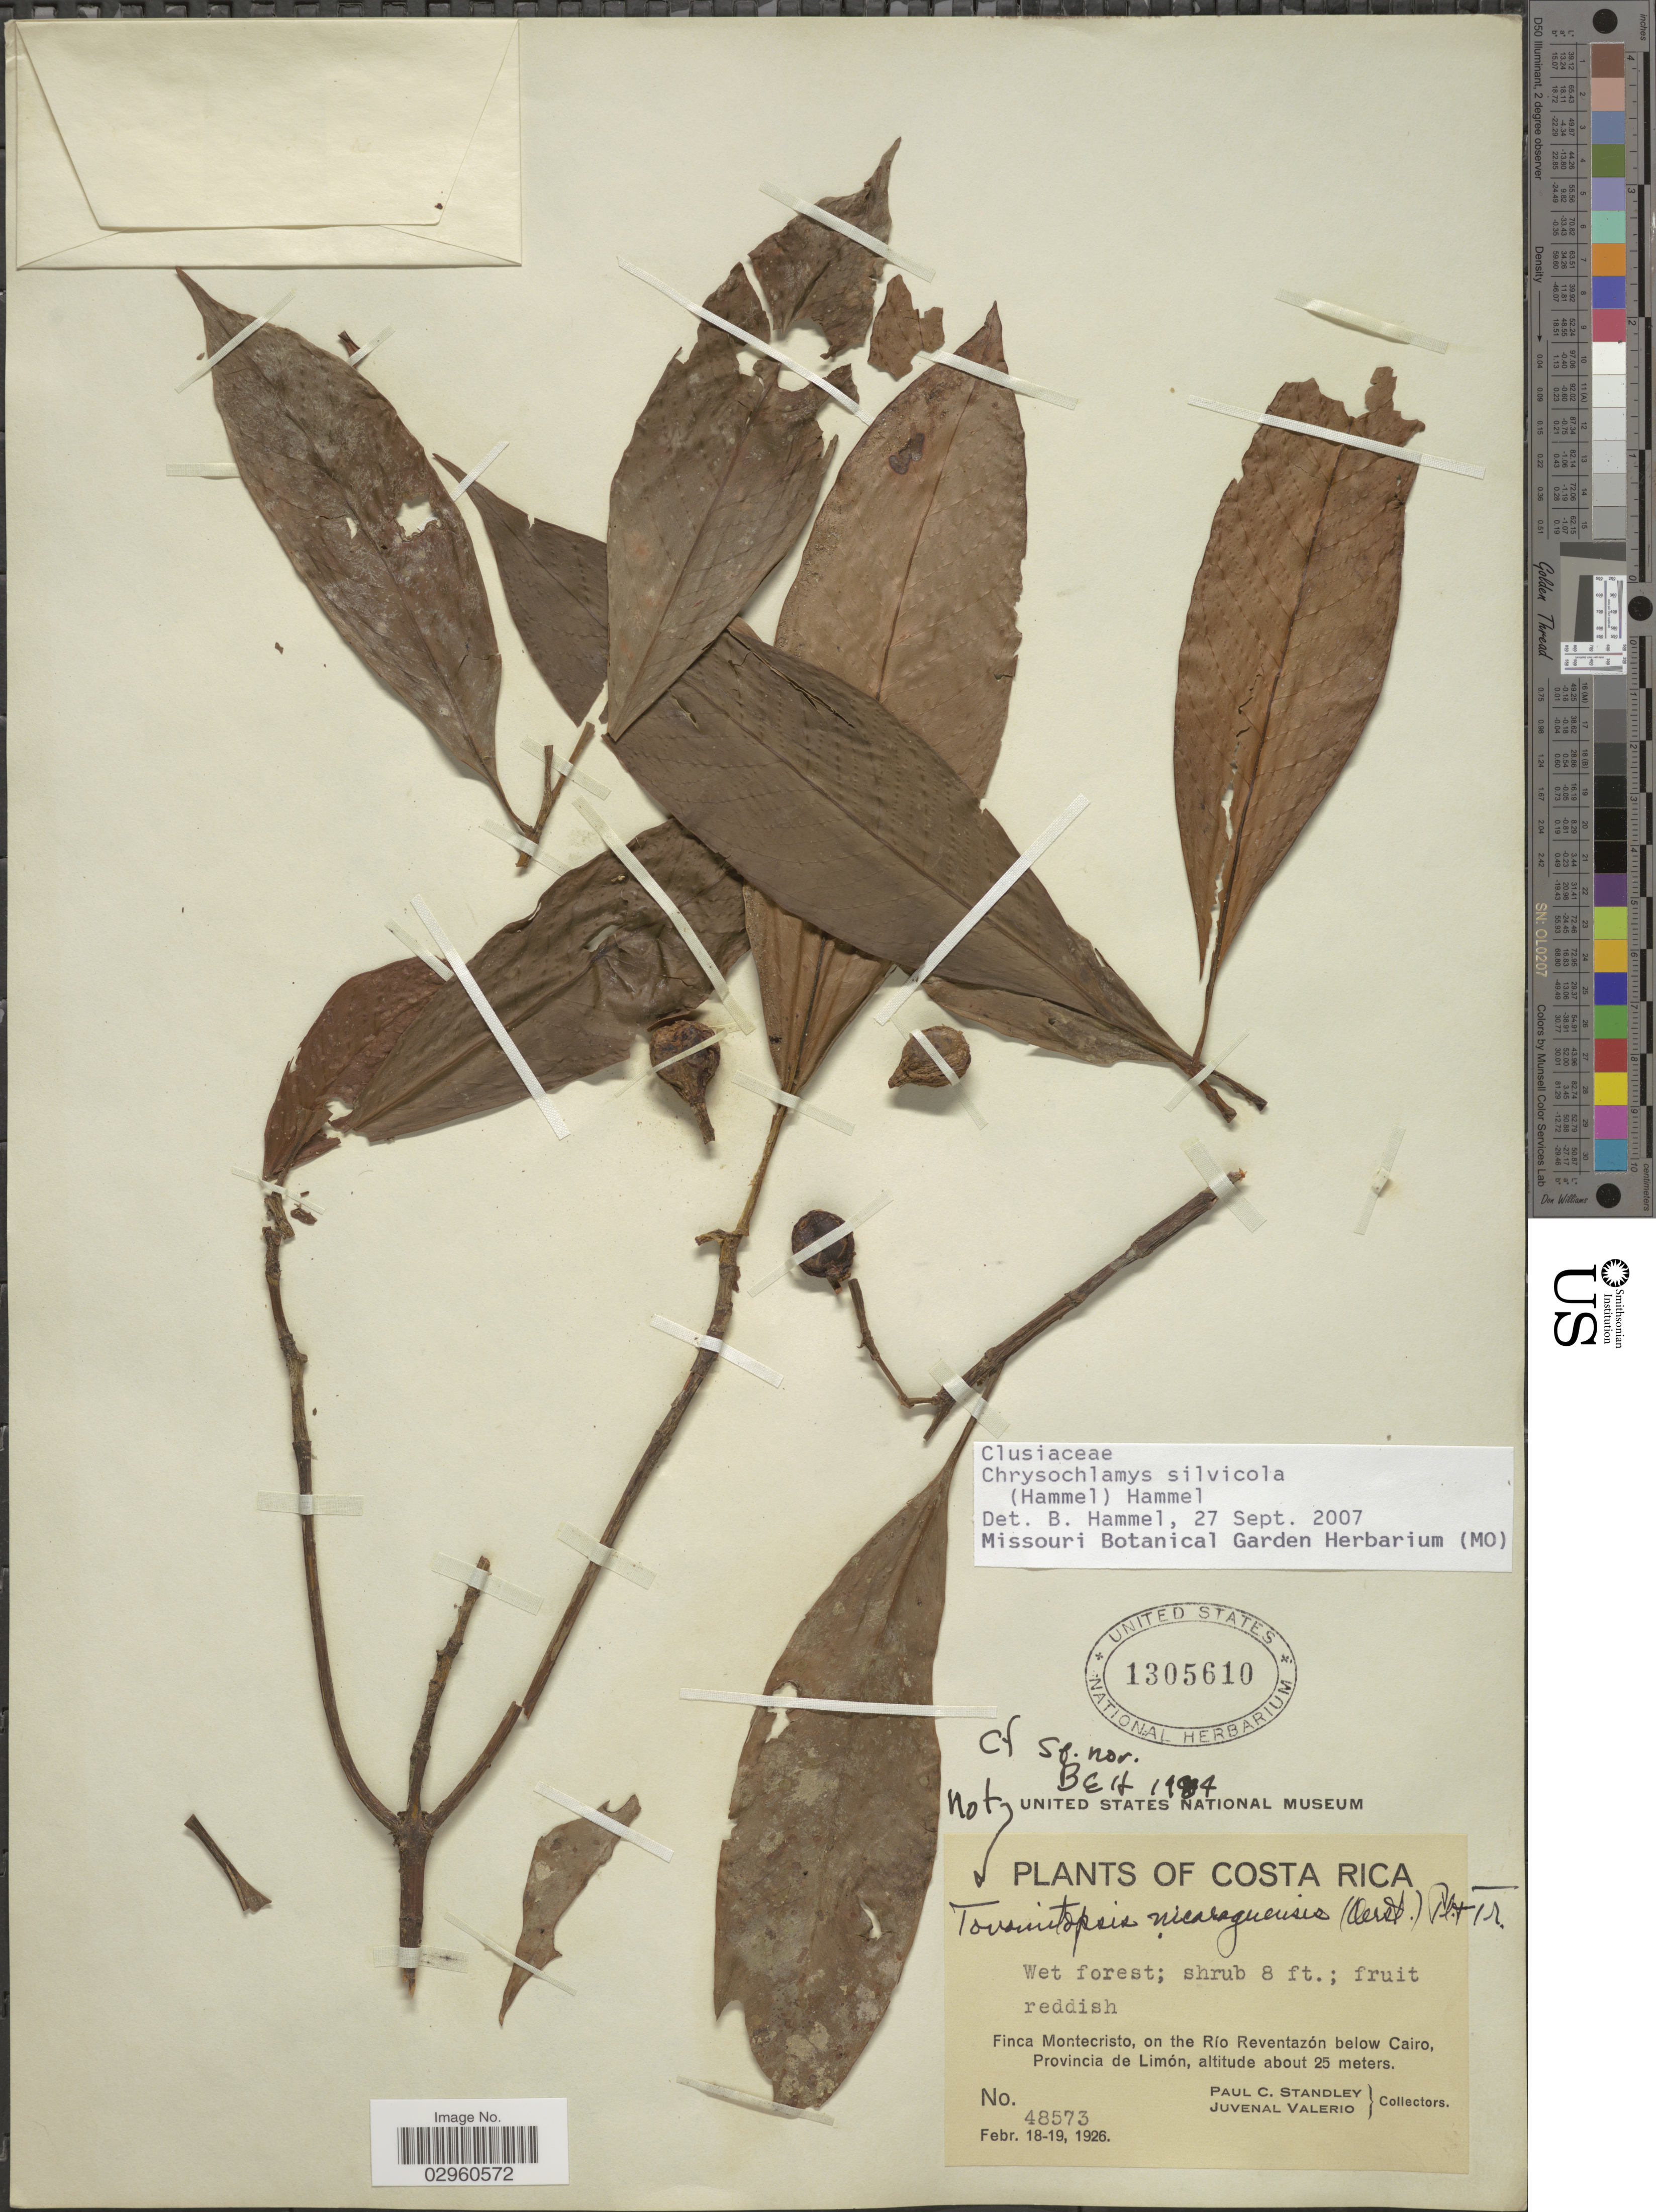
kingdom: Plantae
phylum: Tracheophyta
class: Magnoliopsida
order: Malpighiales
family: Clusiaceae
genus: Chrysochlamys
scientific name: Chrysochlamys silvicola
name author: (Hammel) Hammel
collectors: P. C. Standley & J. Valerio R.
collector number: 48573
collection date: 1926-02-18/1926-02-19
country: Costa Rica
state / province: Limón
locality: Finca Montecristo, on the Río Reventazón below Cairo, Provincia de Limón.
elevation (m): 25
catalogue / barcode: US 1305610